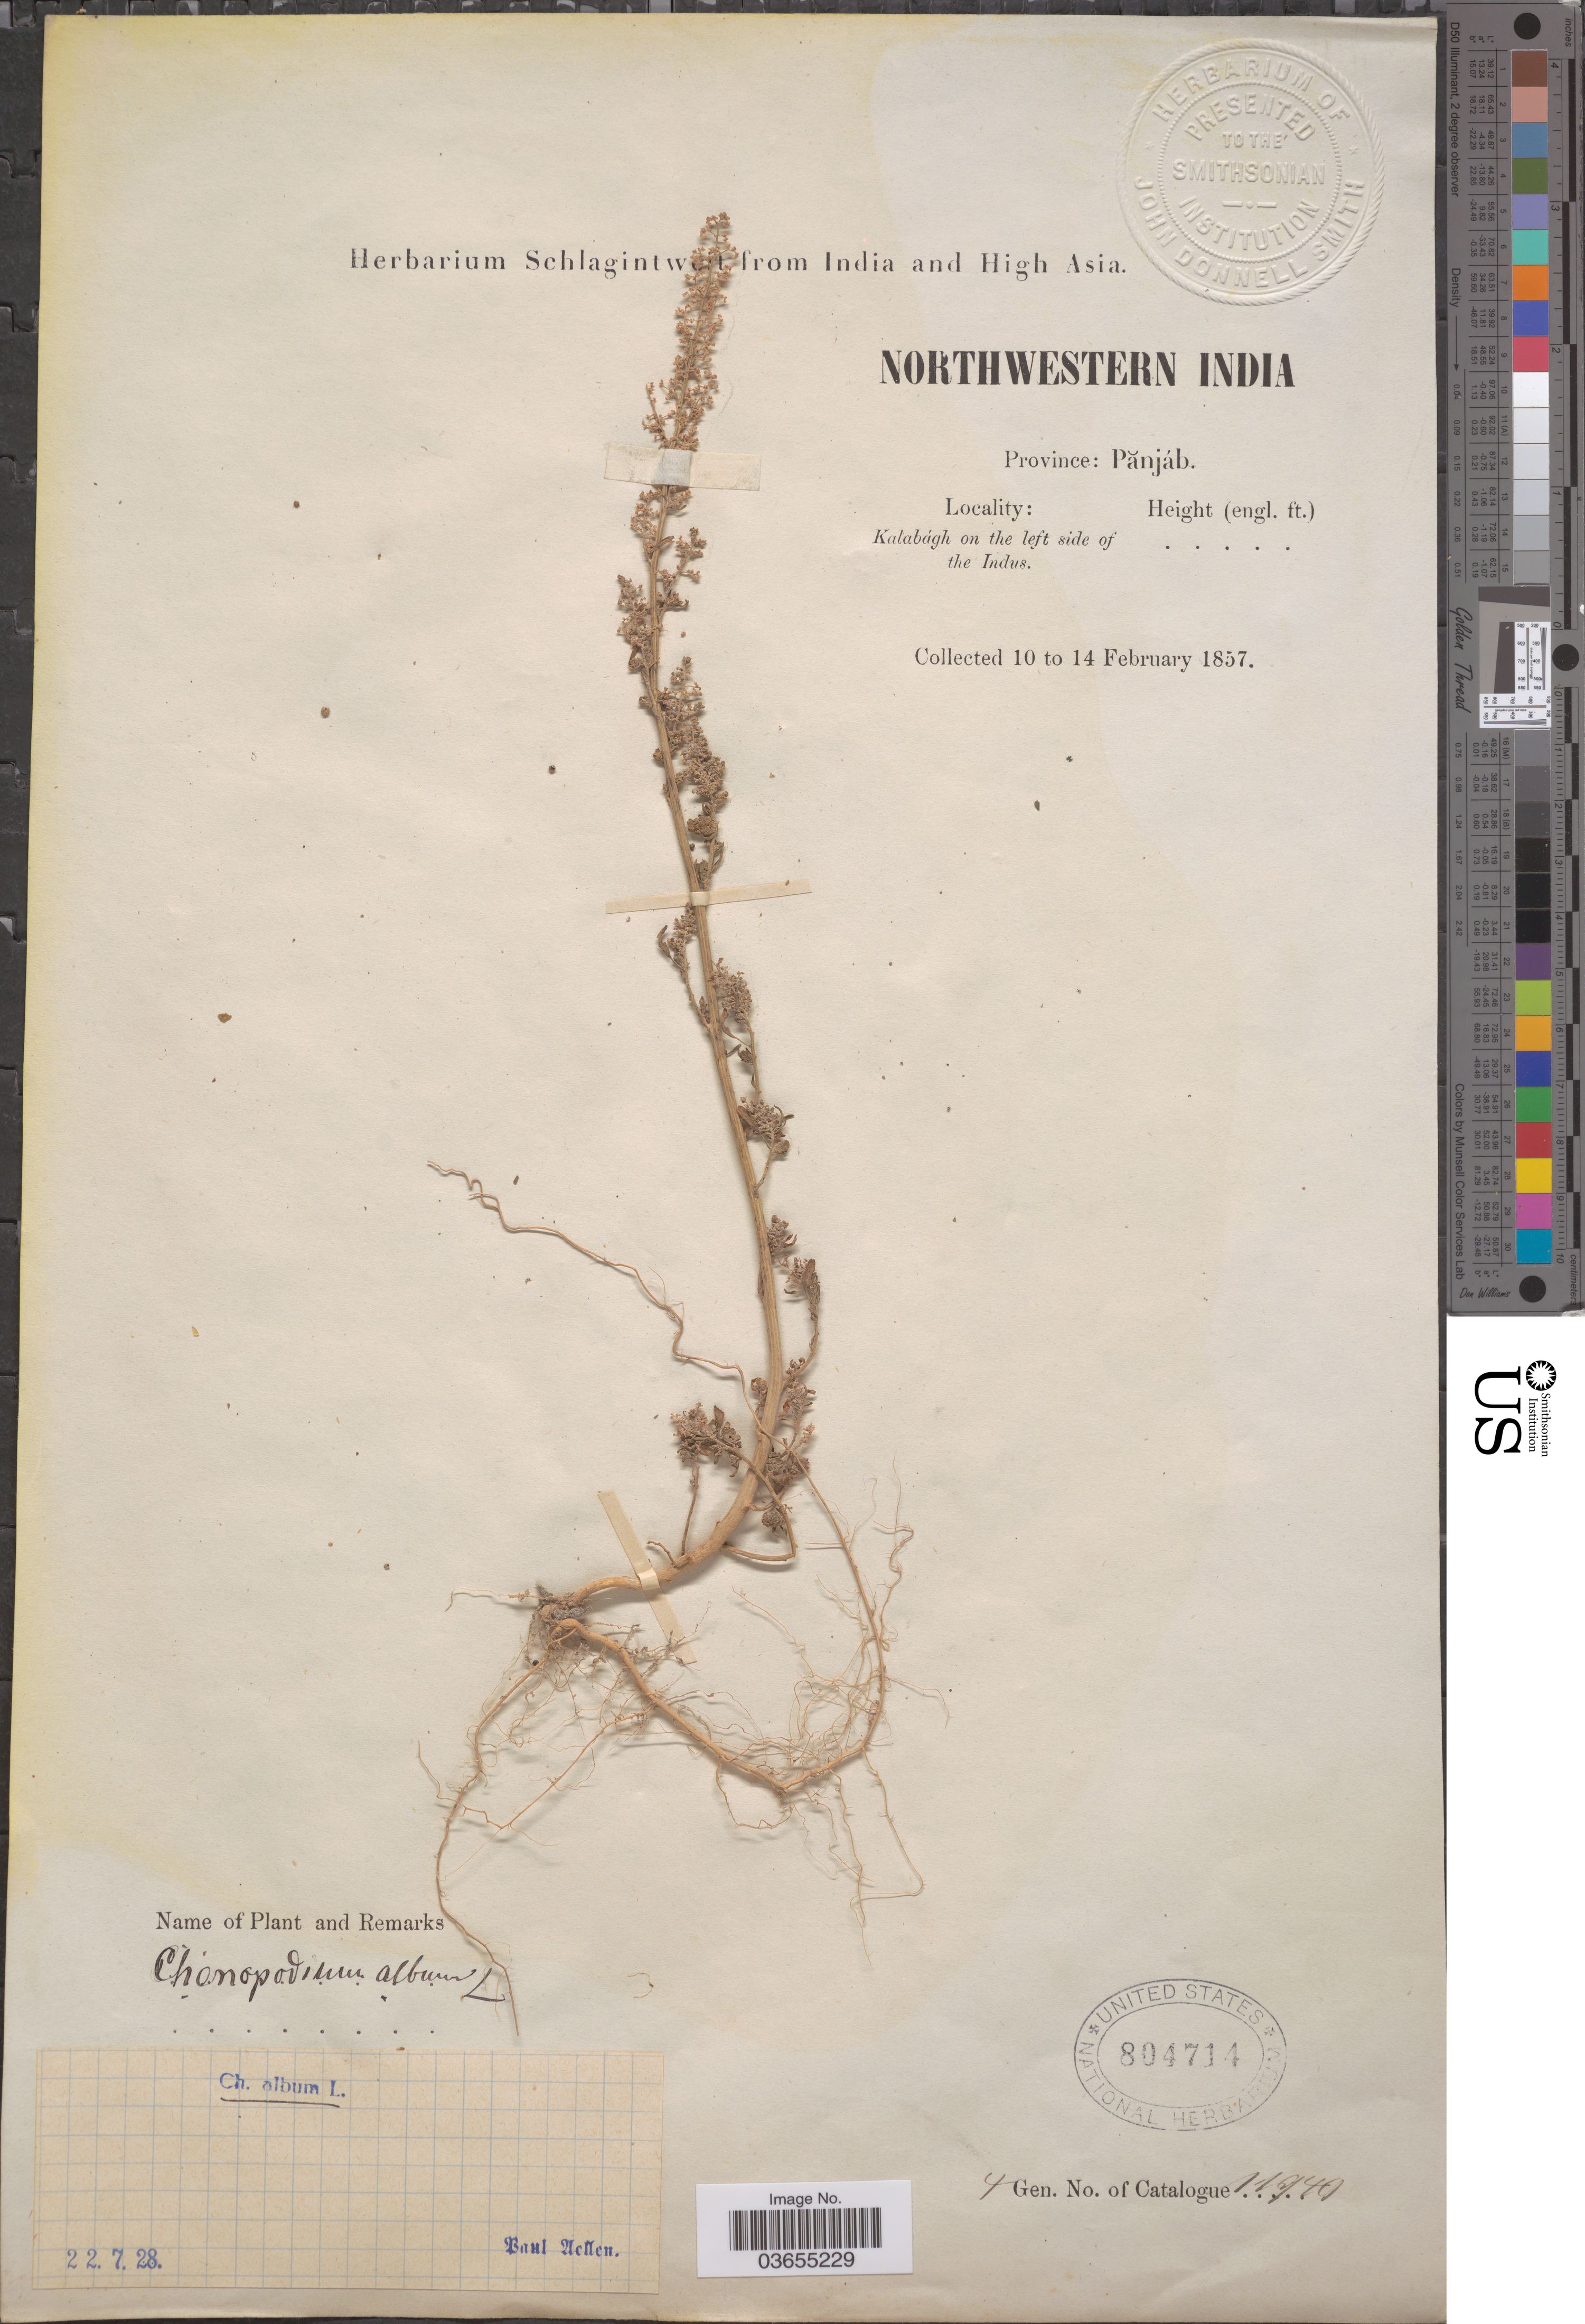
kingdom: Plantae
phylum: Tracheophyta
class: Magnoliopsida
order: Caryophyllales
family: Amaranthaceae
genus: Chenopodium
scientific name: Chenopodium album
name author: L.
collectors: ex herb. Schlagintweit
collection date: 1857-02-10/1857-02-14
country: India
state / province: Punjab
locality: Northwestern India. Province: Pănjáb. Kalabágh on the left side of the Indus.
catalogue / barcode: US 804714